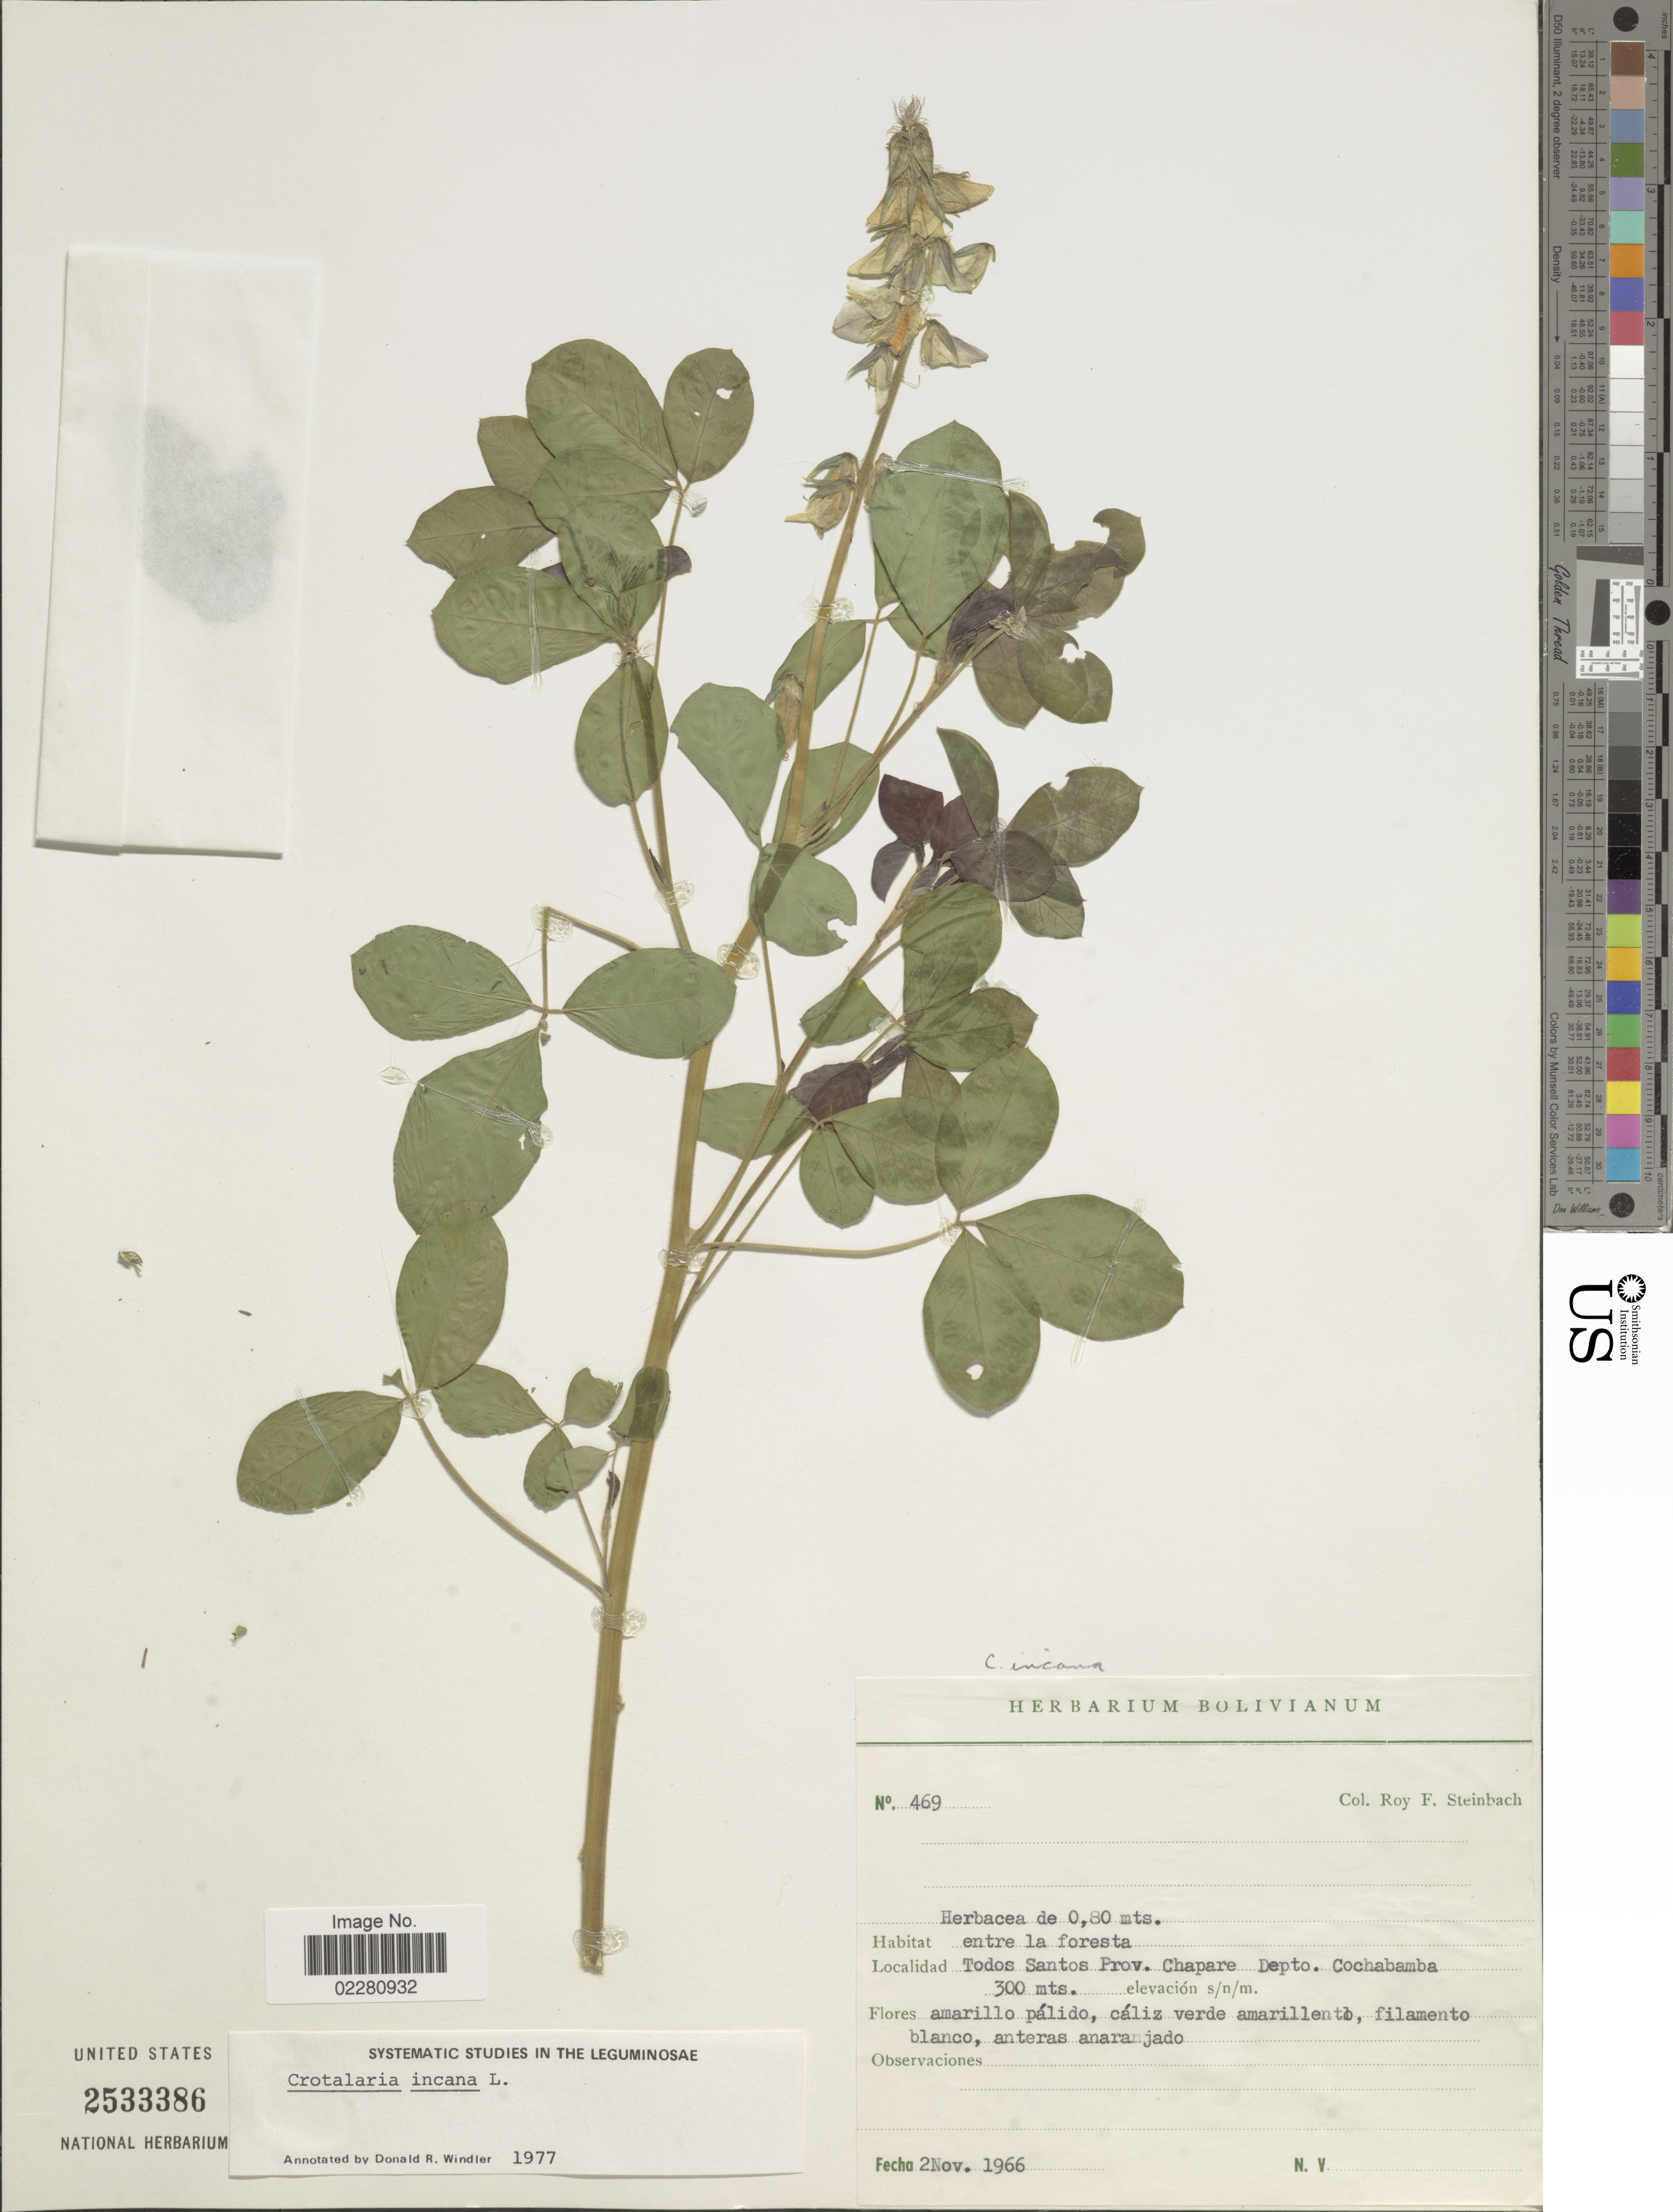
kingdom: Plantae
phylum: Tracheophyta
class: Magnoliopsida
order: Fabales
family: Fabaceae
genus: Crotalaria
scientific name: Crotalaria incana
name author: L.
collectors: R. F. Steinbach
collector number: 469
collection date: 1966-11-02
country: Bolivia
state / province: Cochabamba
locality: Todos Santos, Prov. Chapare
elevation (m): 300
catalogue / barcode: US 2533386